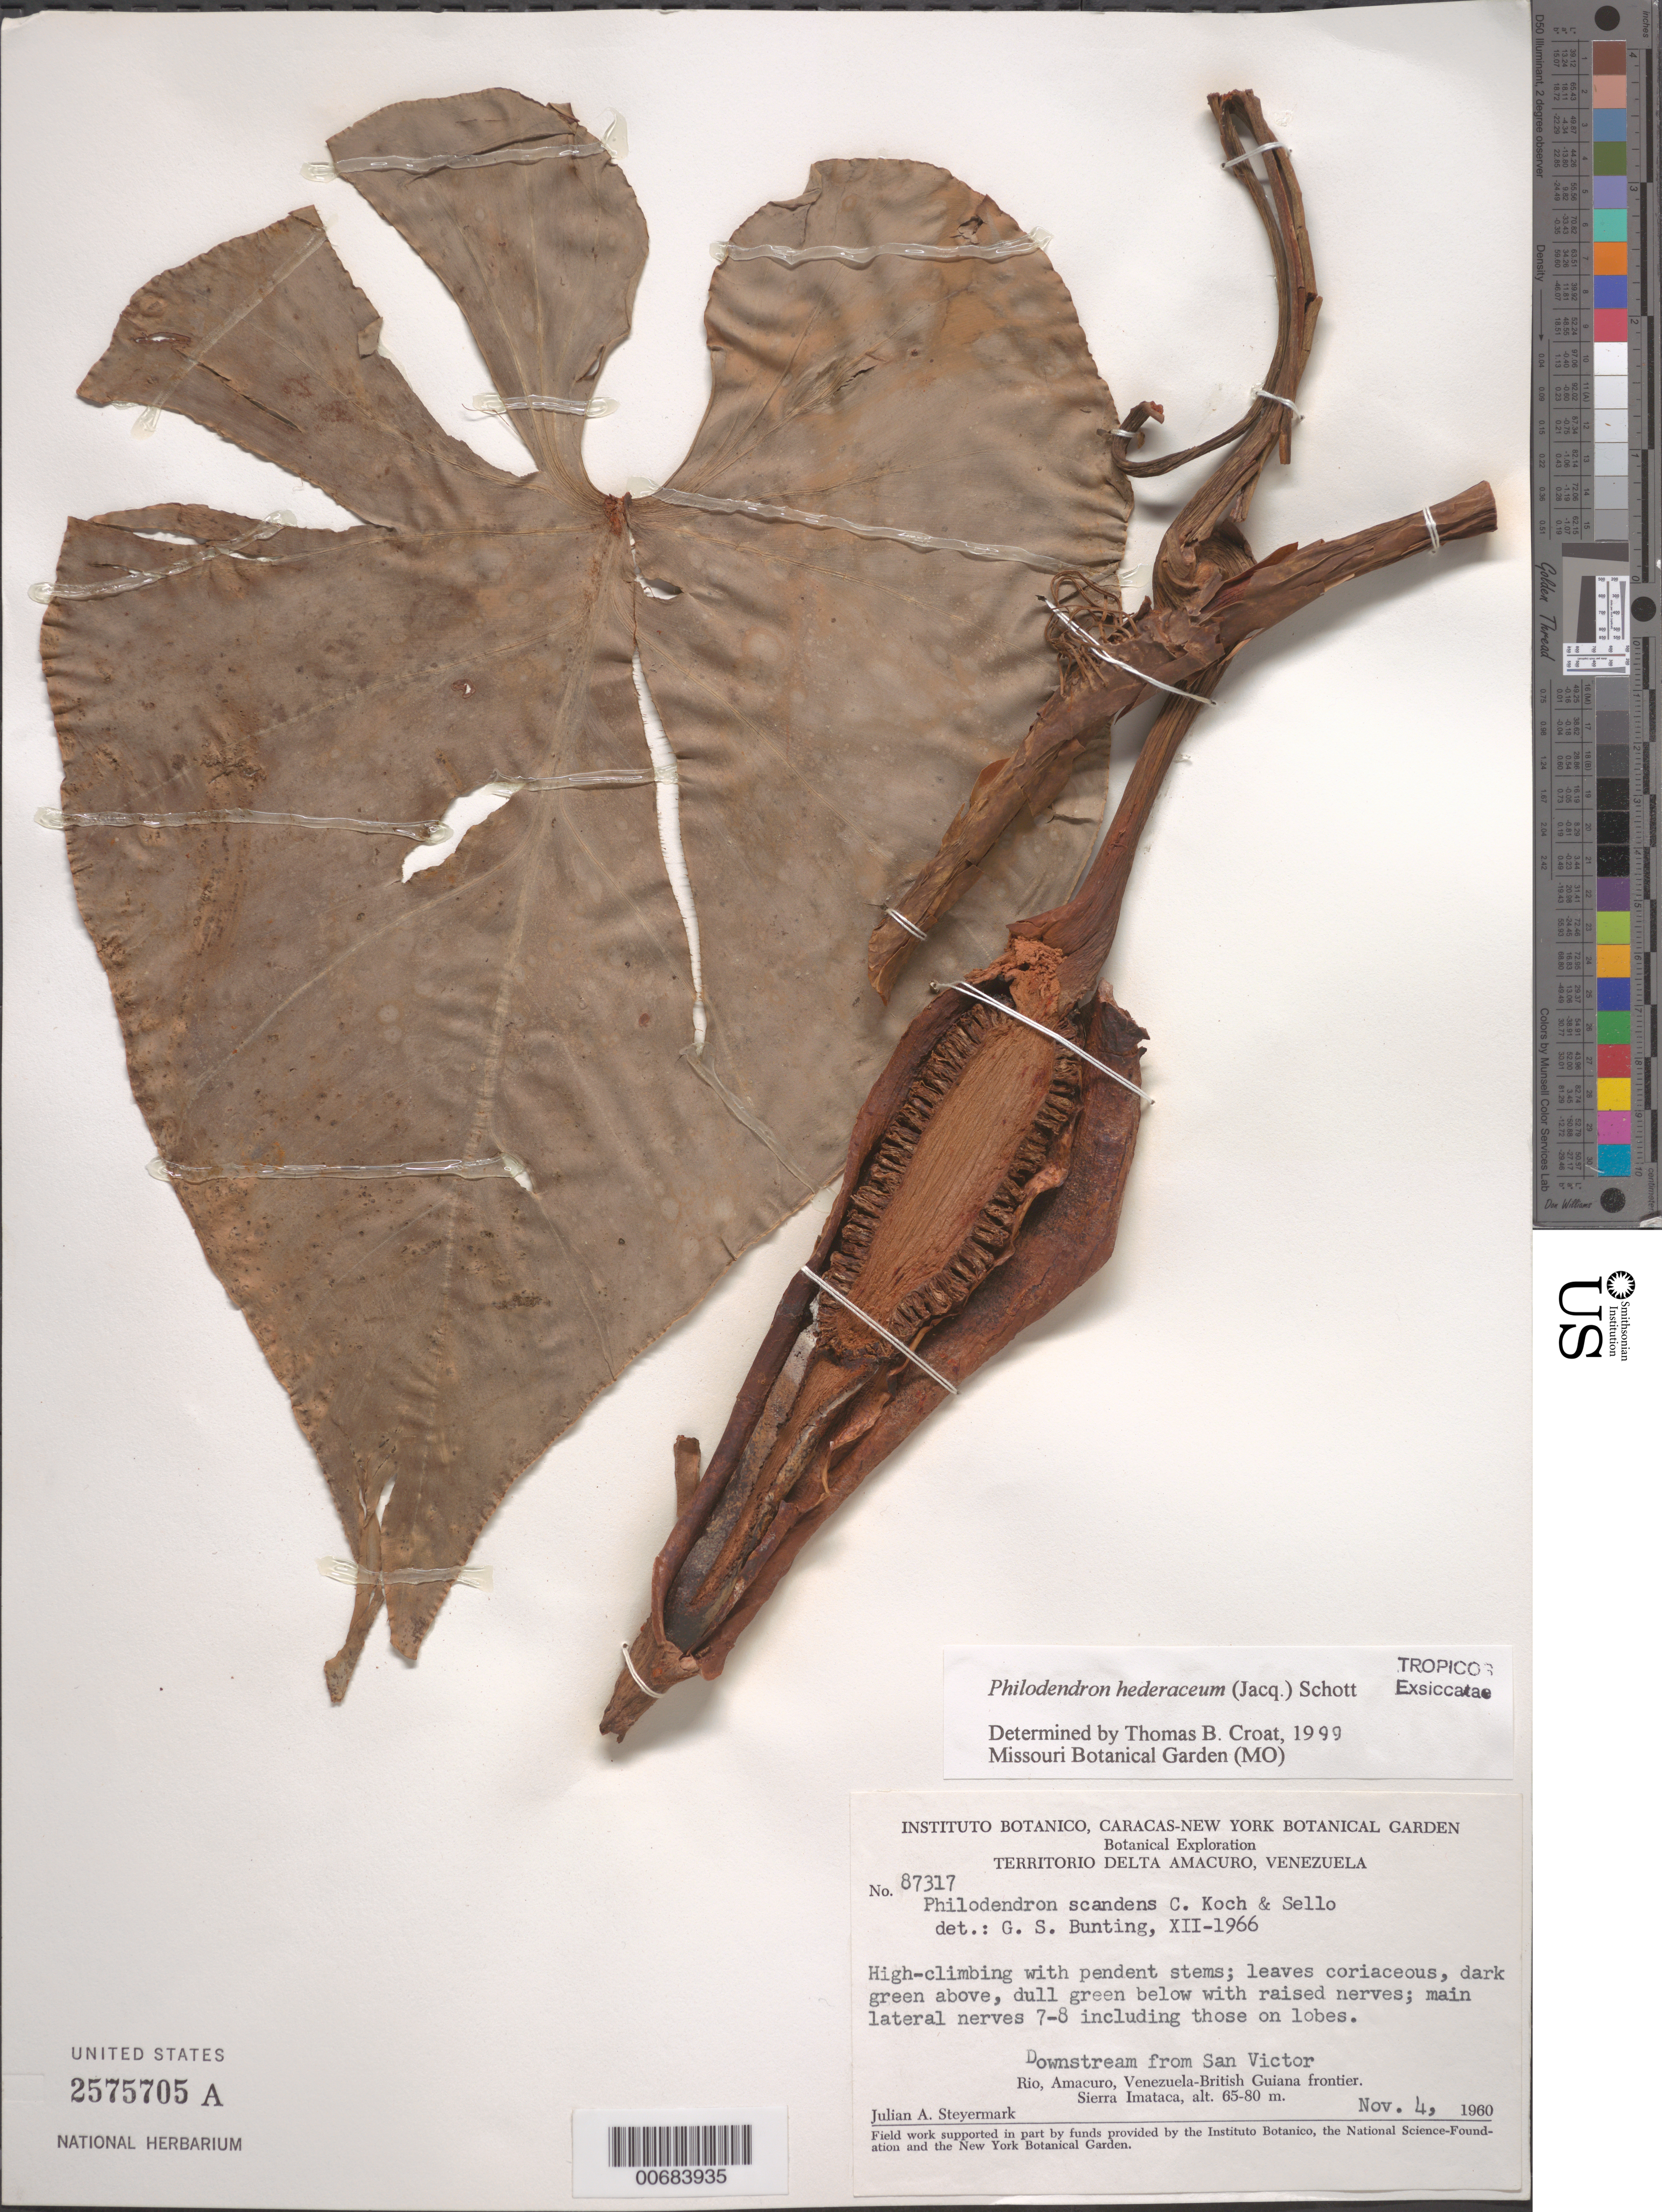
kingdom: Plantae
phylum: Tracheophyta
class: Liliopsida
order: Alismatales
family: Araceae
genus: Philodendron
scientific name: Philodendron hederaceum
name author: (Jacq.) Schott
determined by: Croat, Thomas B., Missouri Botanical Garden (MO)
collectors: J. Steyermark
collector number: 87317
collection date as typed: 4-Nov-60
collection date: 1960-11-04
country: Venezuela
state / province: Delta Amacuro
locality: Río Amacuro, Venezuela-British Guiana frontier, Sierra Imataca, downstream from San Victor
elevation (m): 65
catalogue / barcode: US 2575705A